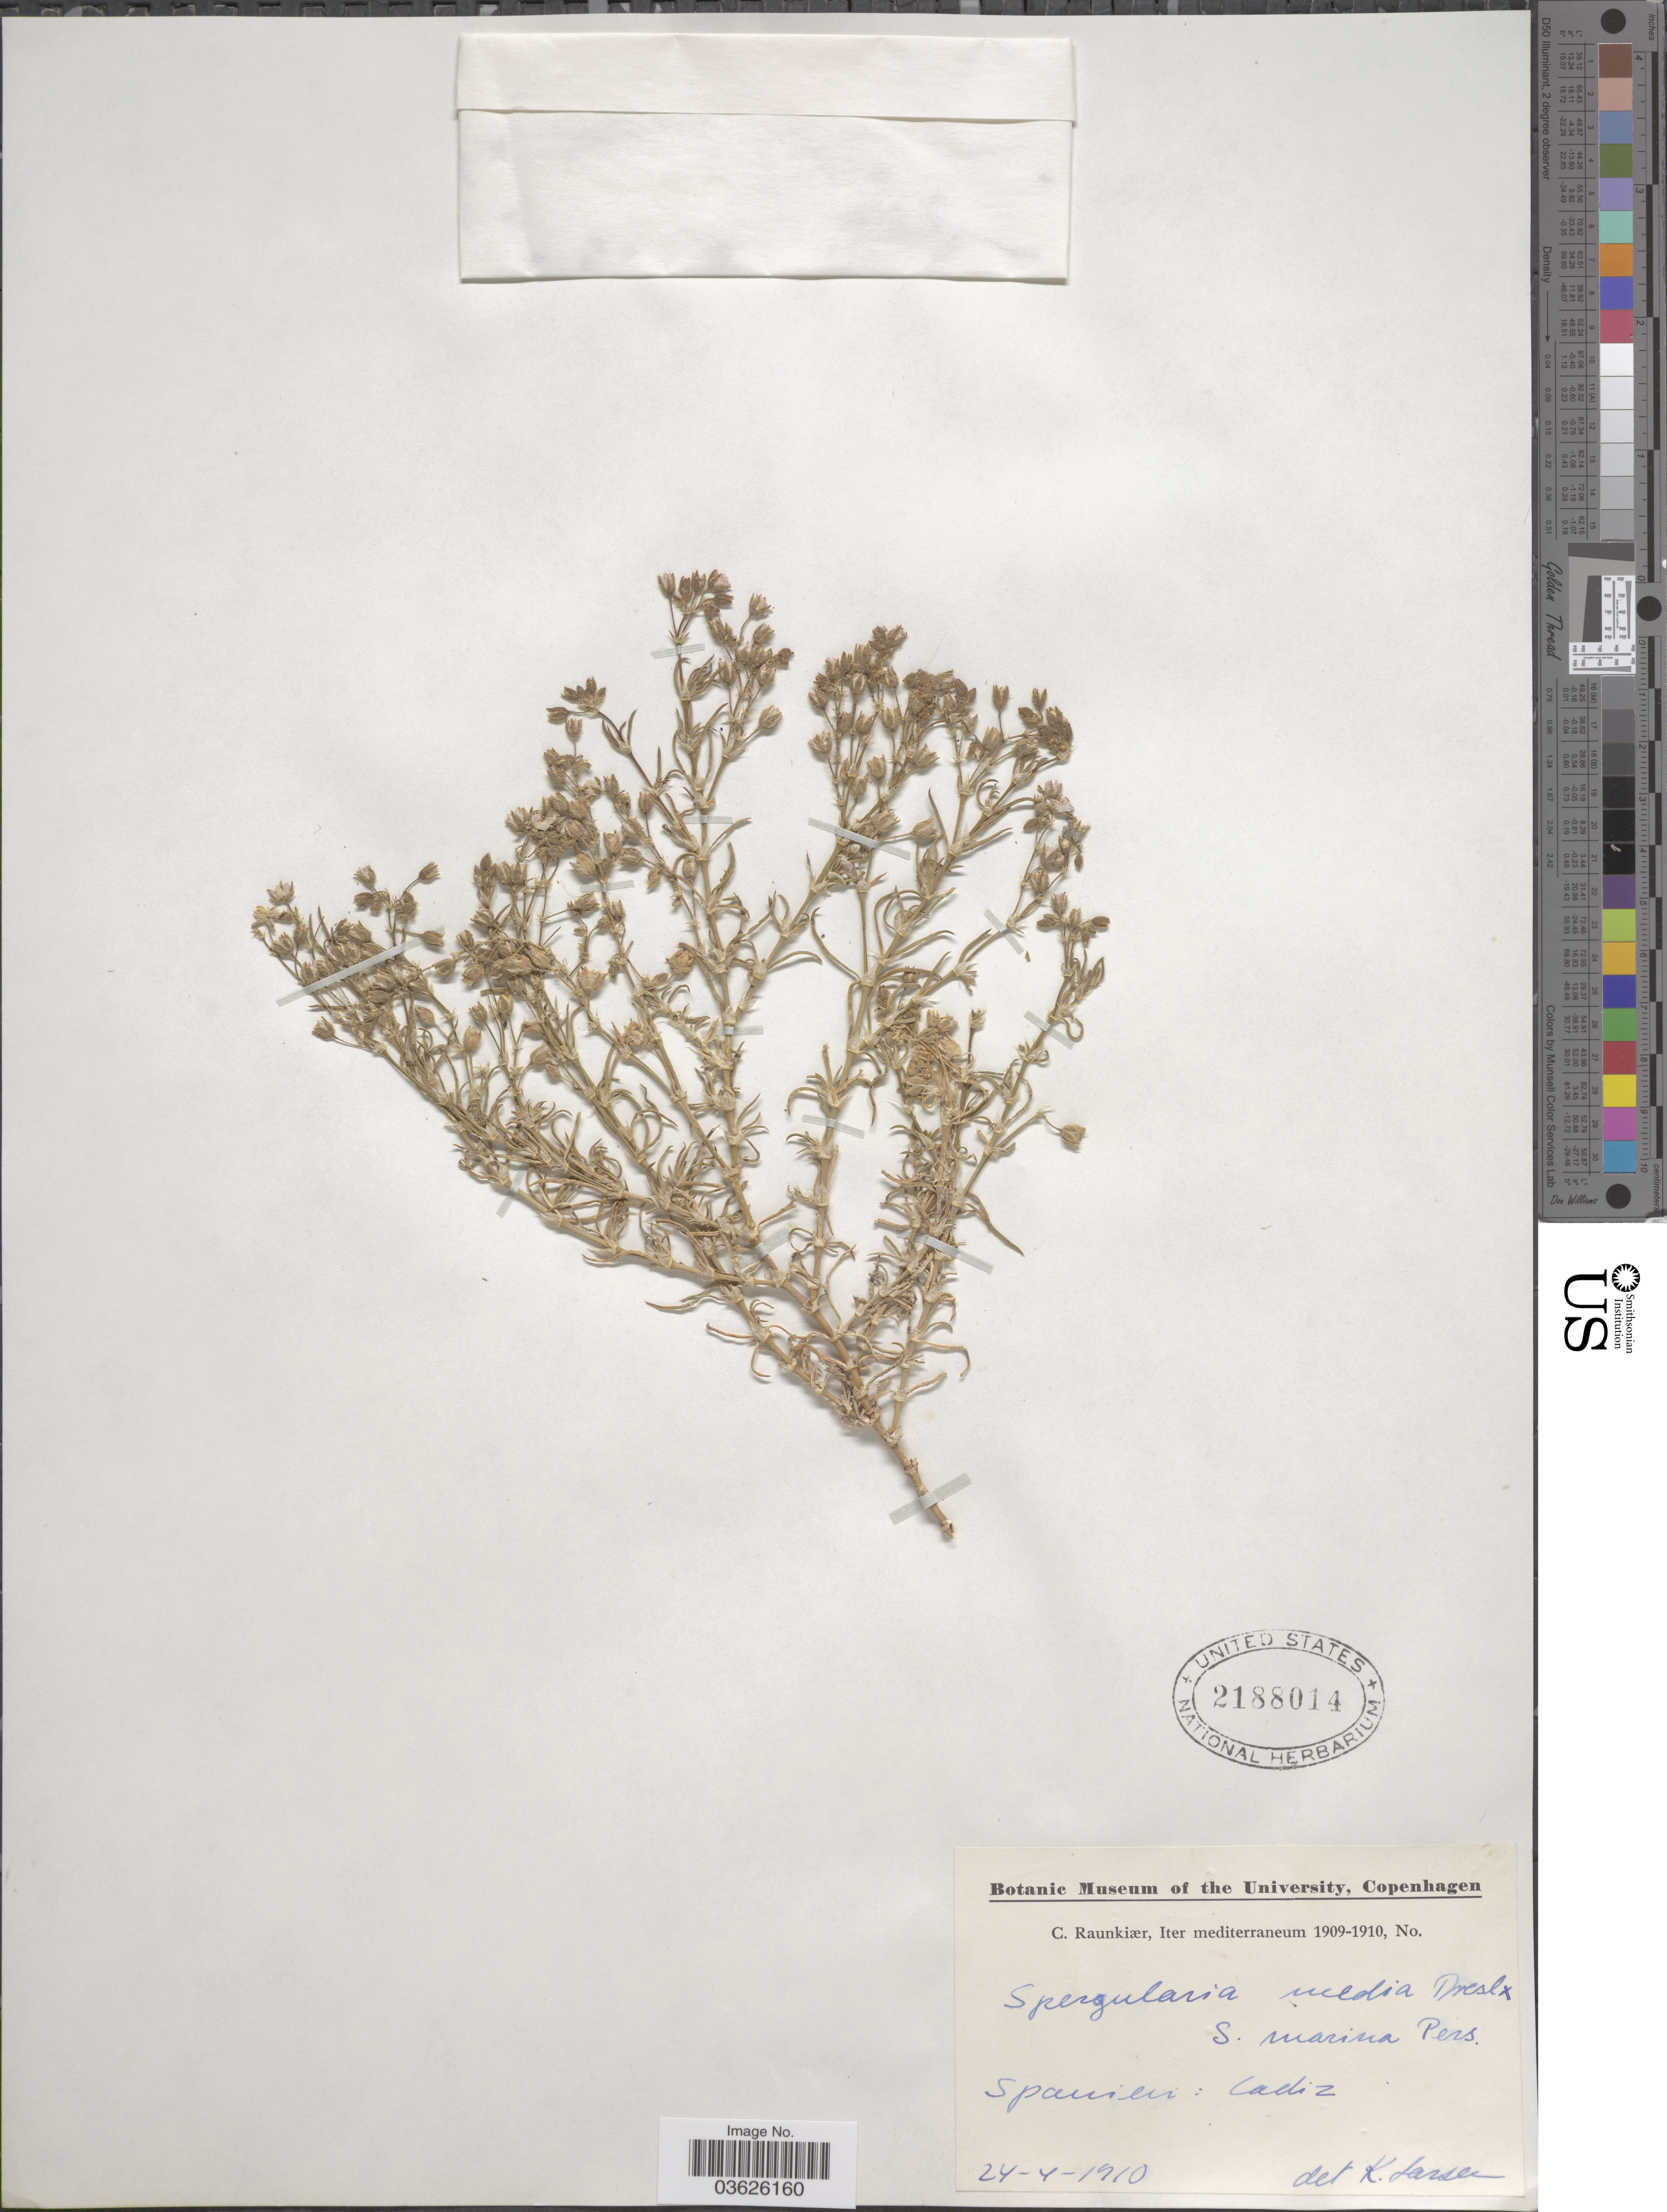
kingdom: Plantae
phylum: Tracheophyta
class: Magnoliopsida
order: Caryophyllales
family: Caryophyllaceae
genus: Tissa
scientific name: Tissa media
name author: Reiche & Johow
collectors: C. Raunkiær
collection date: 1910-04-24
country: Spain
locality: Cadiz.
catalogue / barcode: US 2188014